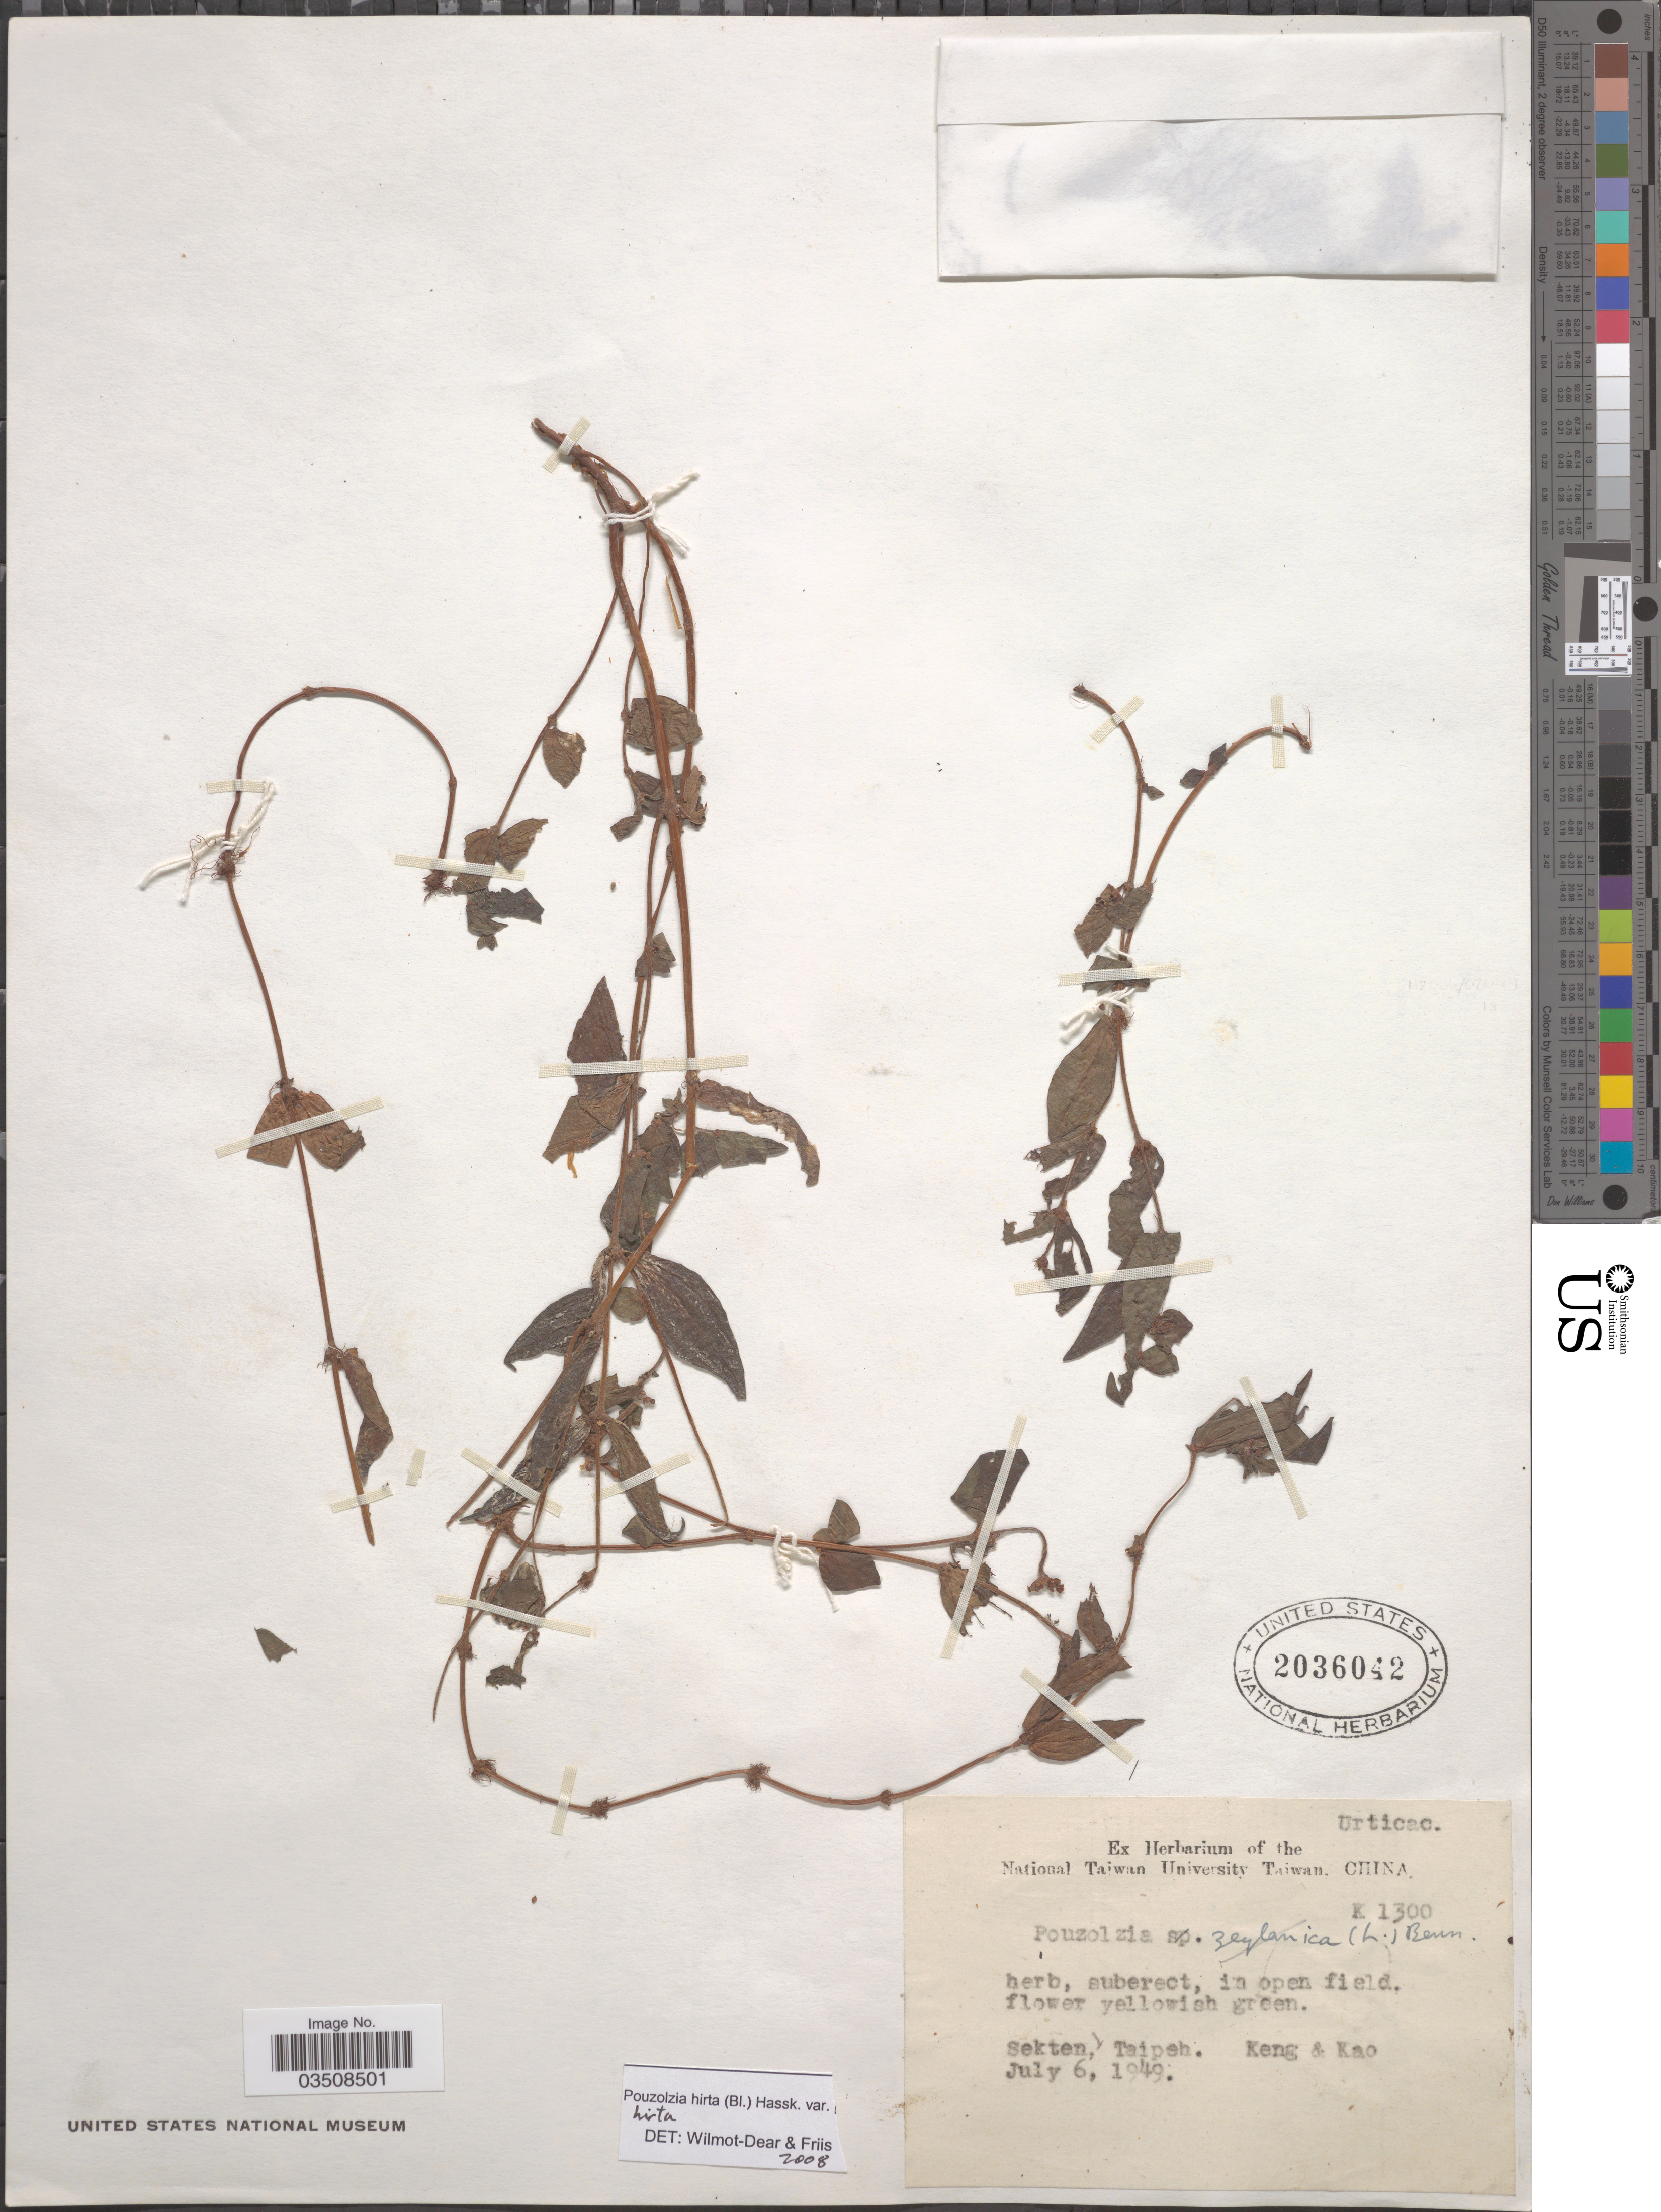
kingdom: Plantae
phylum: Tracheophyta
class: Magnoliopsida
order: Rosales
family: Urticaceae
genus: Gonostegia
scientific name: Gonostegia triandra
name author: (Blume) Miq.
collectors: -- Keng & -. Kao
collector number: K 1300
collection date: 1949-07-06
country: Taiwan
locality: Sekten, Taipeh.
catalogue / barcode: US 2036042